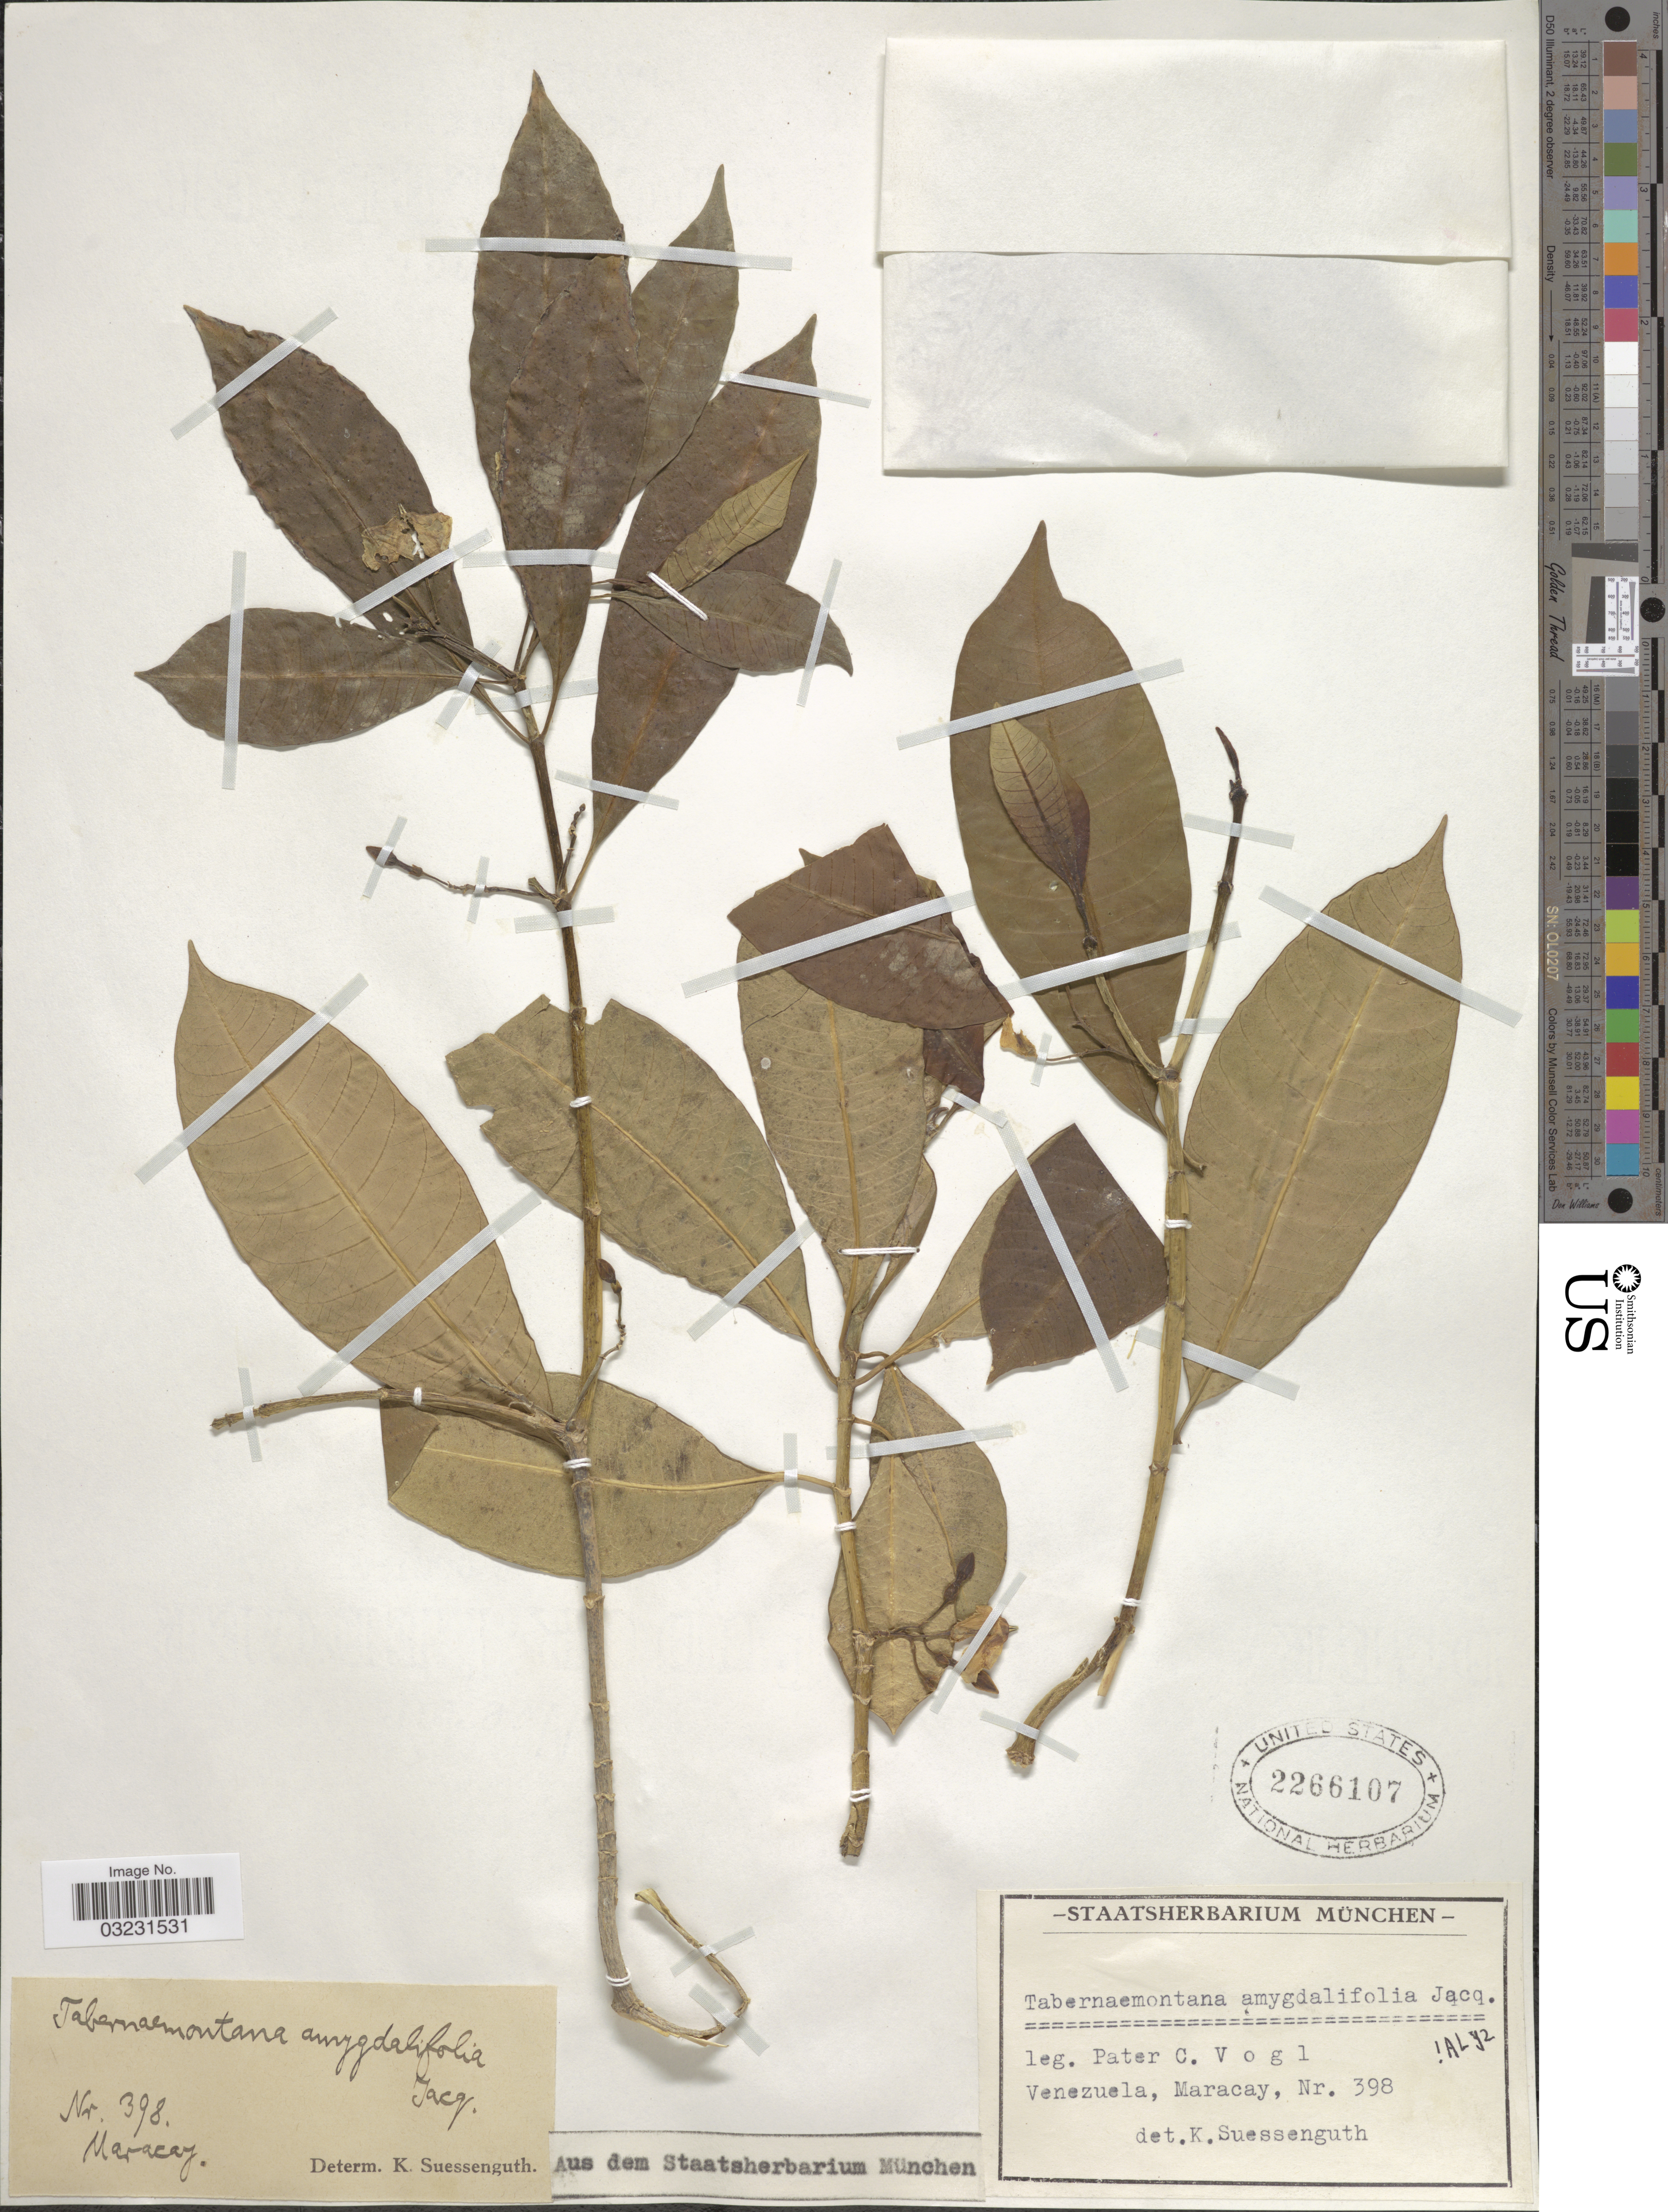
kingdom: Plantae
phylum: Tracheophyta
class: Magnoliopsida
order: Gentianales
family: Apocynaceae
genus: Tabernaemontana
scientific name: Tabernaemontana amygdalifolia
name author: Jacq.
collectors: P. Vogl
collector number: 398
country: Venezuela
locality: Maracay.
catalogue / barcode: US 2266107